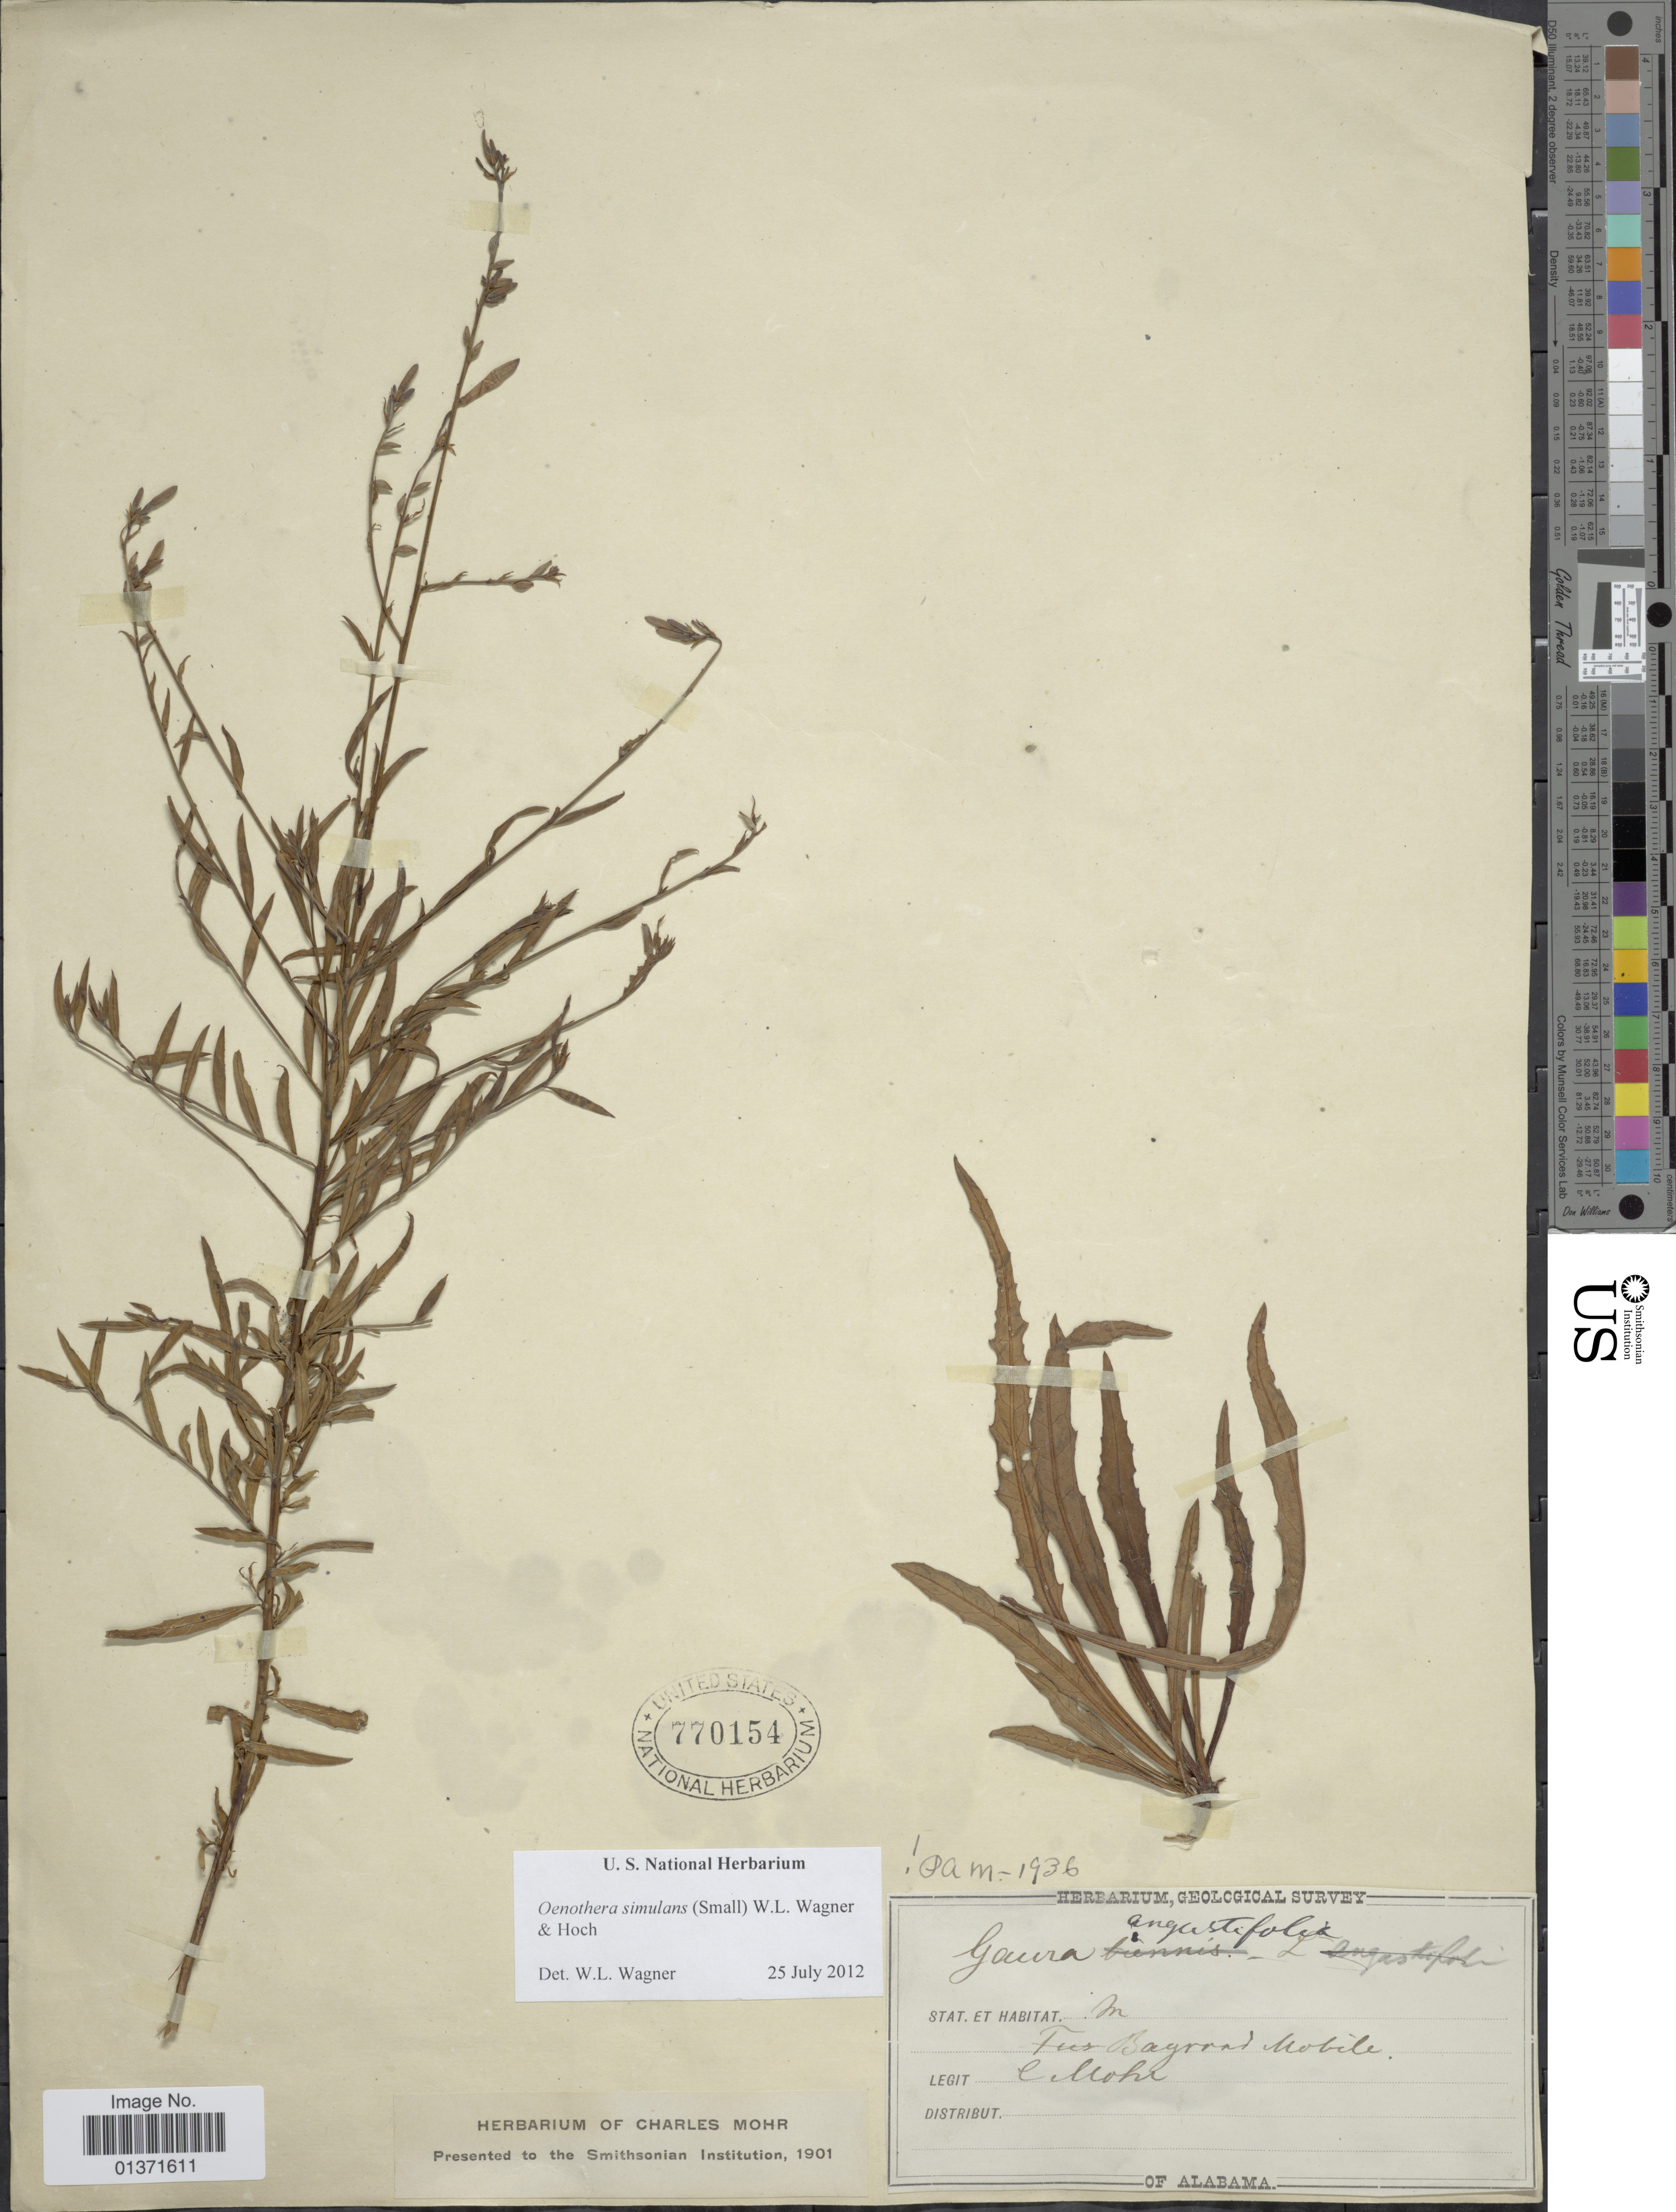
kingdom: Plantae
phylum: Tracheophyta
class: Magnoliopsida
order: Myrtales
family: Onagraceae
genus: Oenothera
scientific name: Oenothera simulans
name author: Michx.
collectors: C. T. Mohr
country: United States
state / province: Alabama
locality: Bayroad Mobile.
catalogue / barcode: US 770154